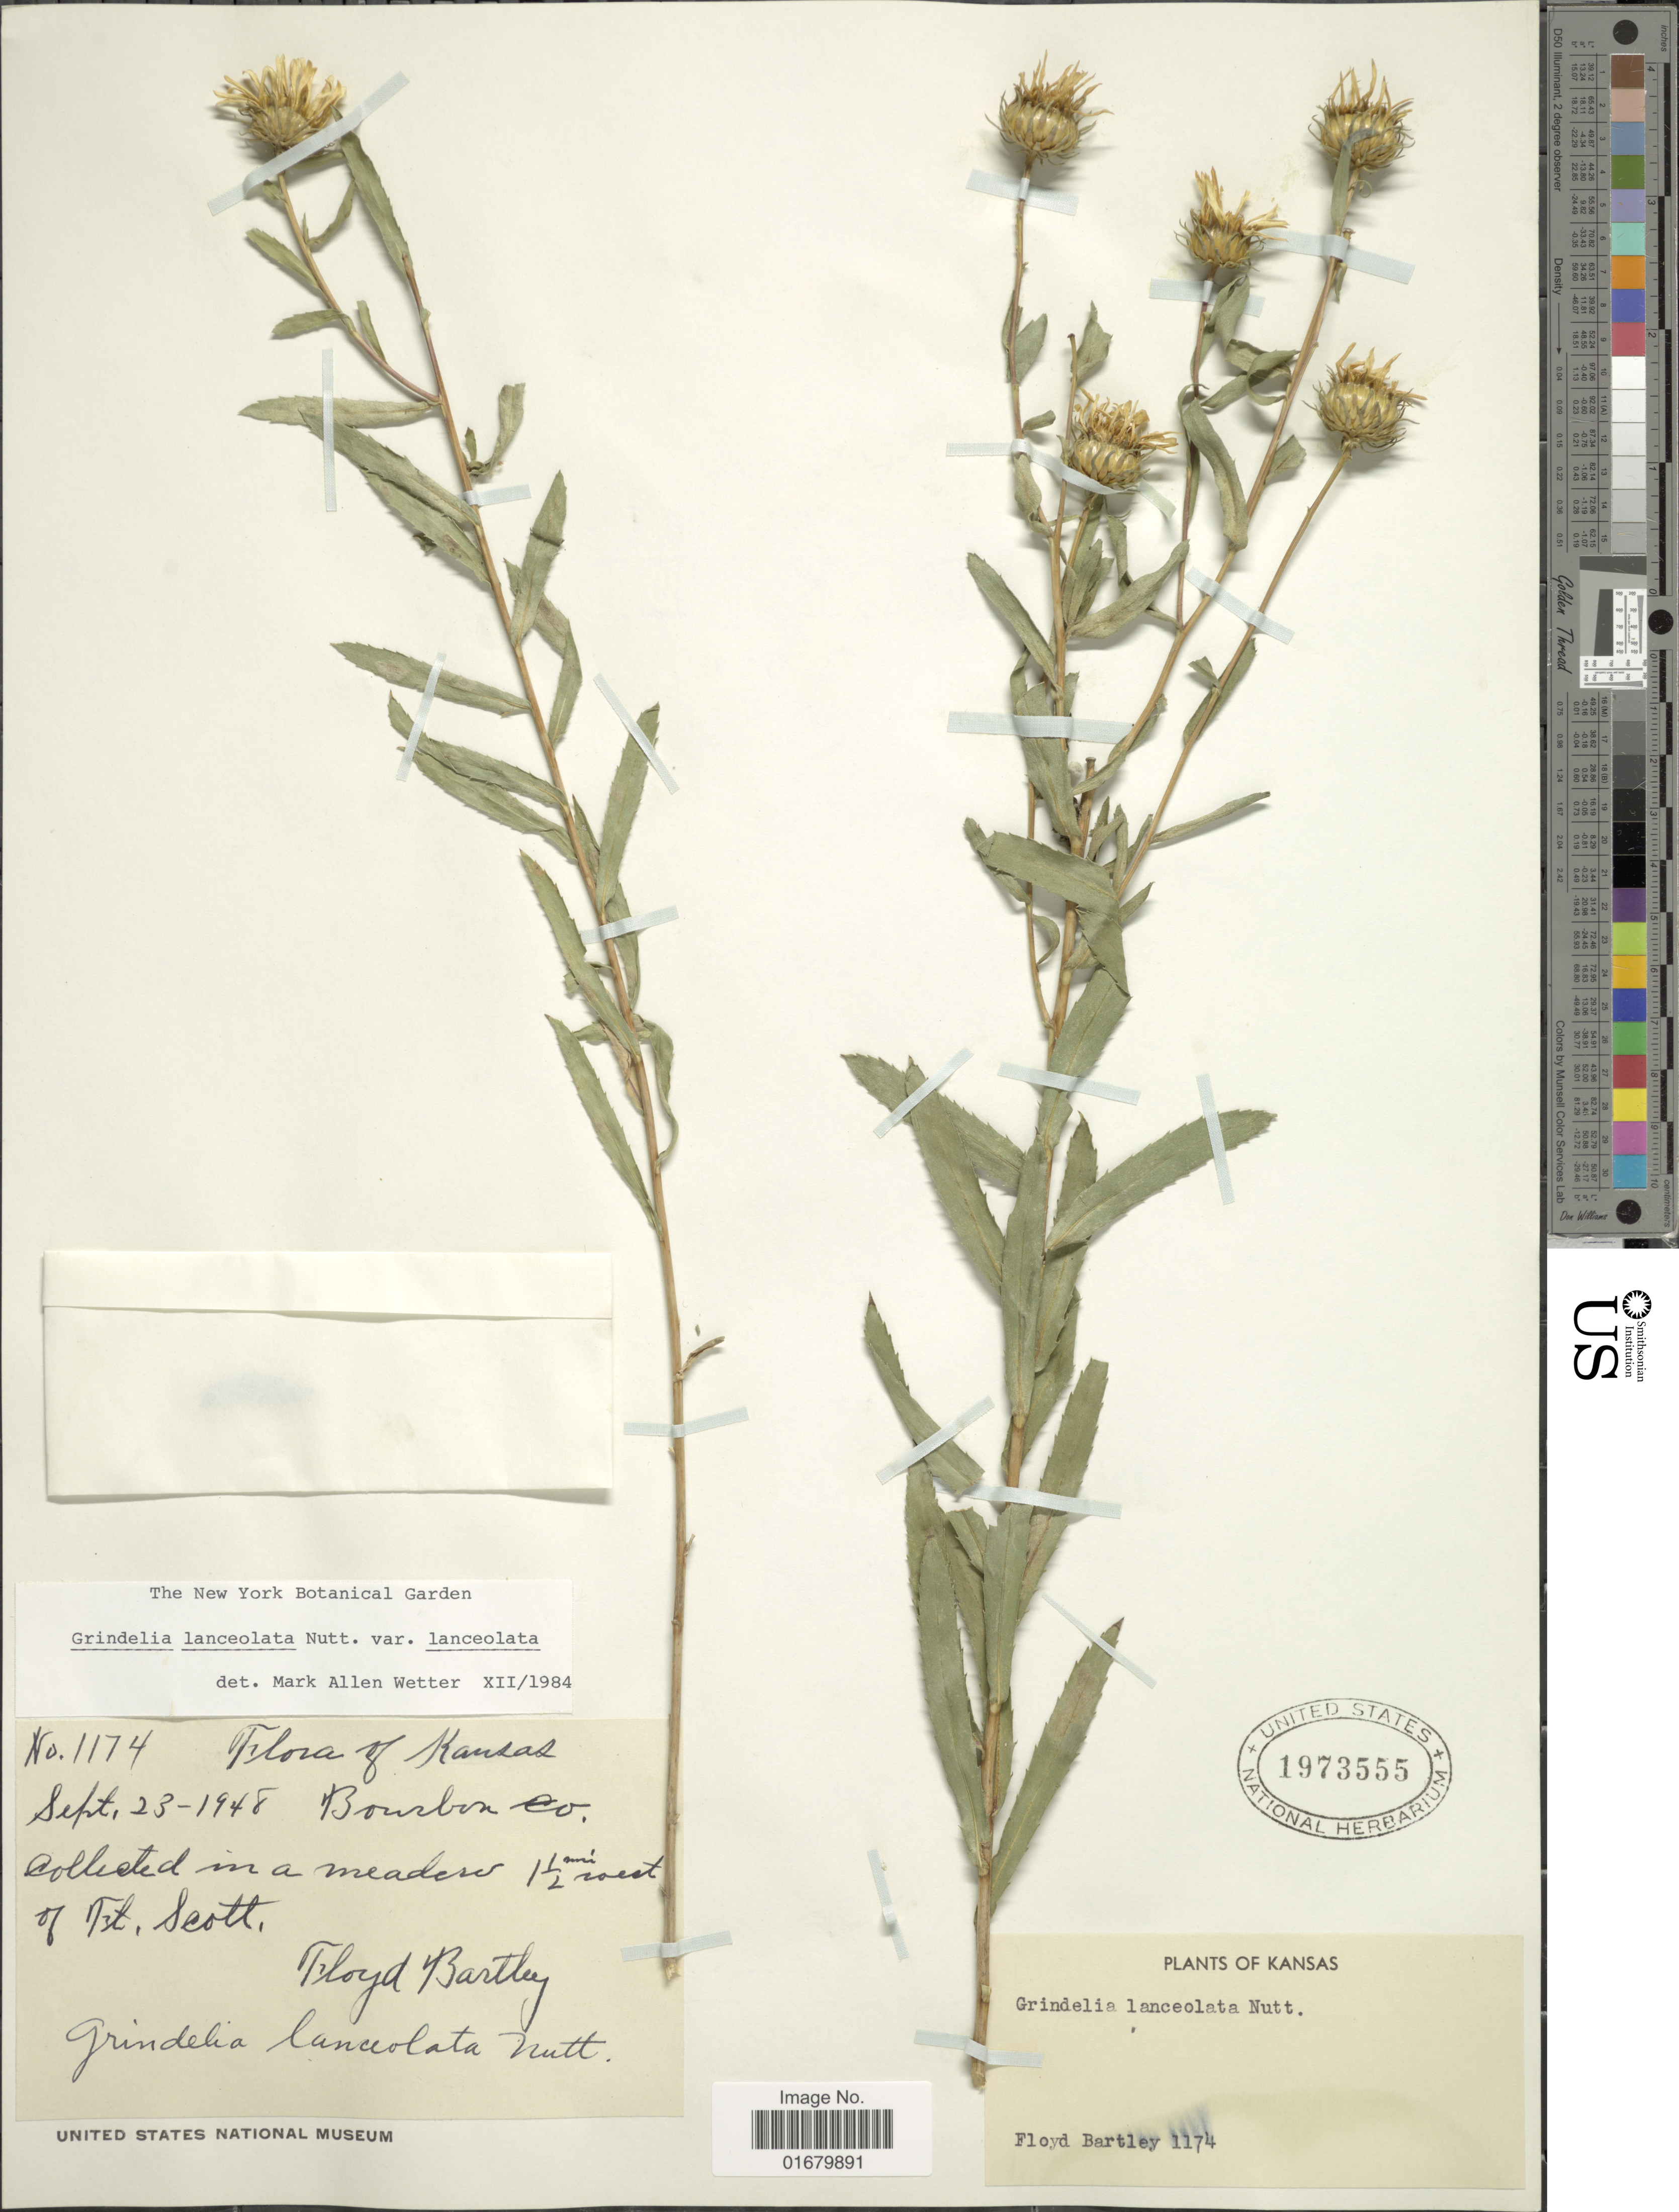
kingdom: Plantae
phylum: Tracheophyta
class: Magnoliopsida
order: Asterales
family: Asteraceae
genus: Grindelia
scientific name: Grindelia lanceolata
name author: Nutt.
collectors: F. Bartley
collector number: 1174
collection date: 1948-09-23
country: United States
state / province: Kansas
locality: Bourbon Co., 1 1/2 mi west of drt. Scott.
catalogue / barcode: US 1973555